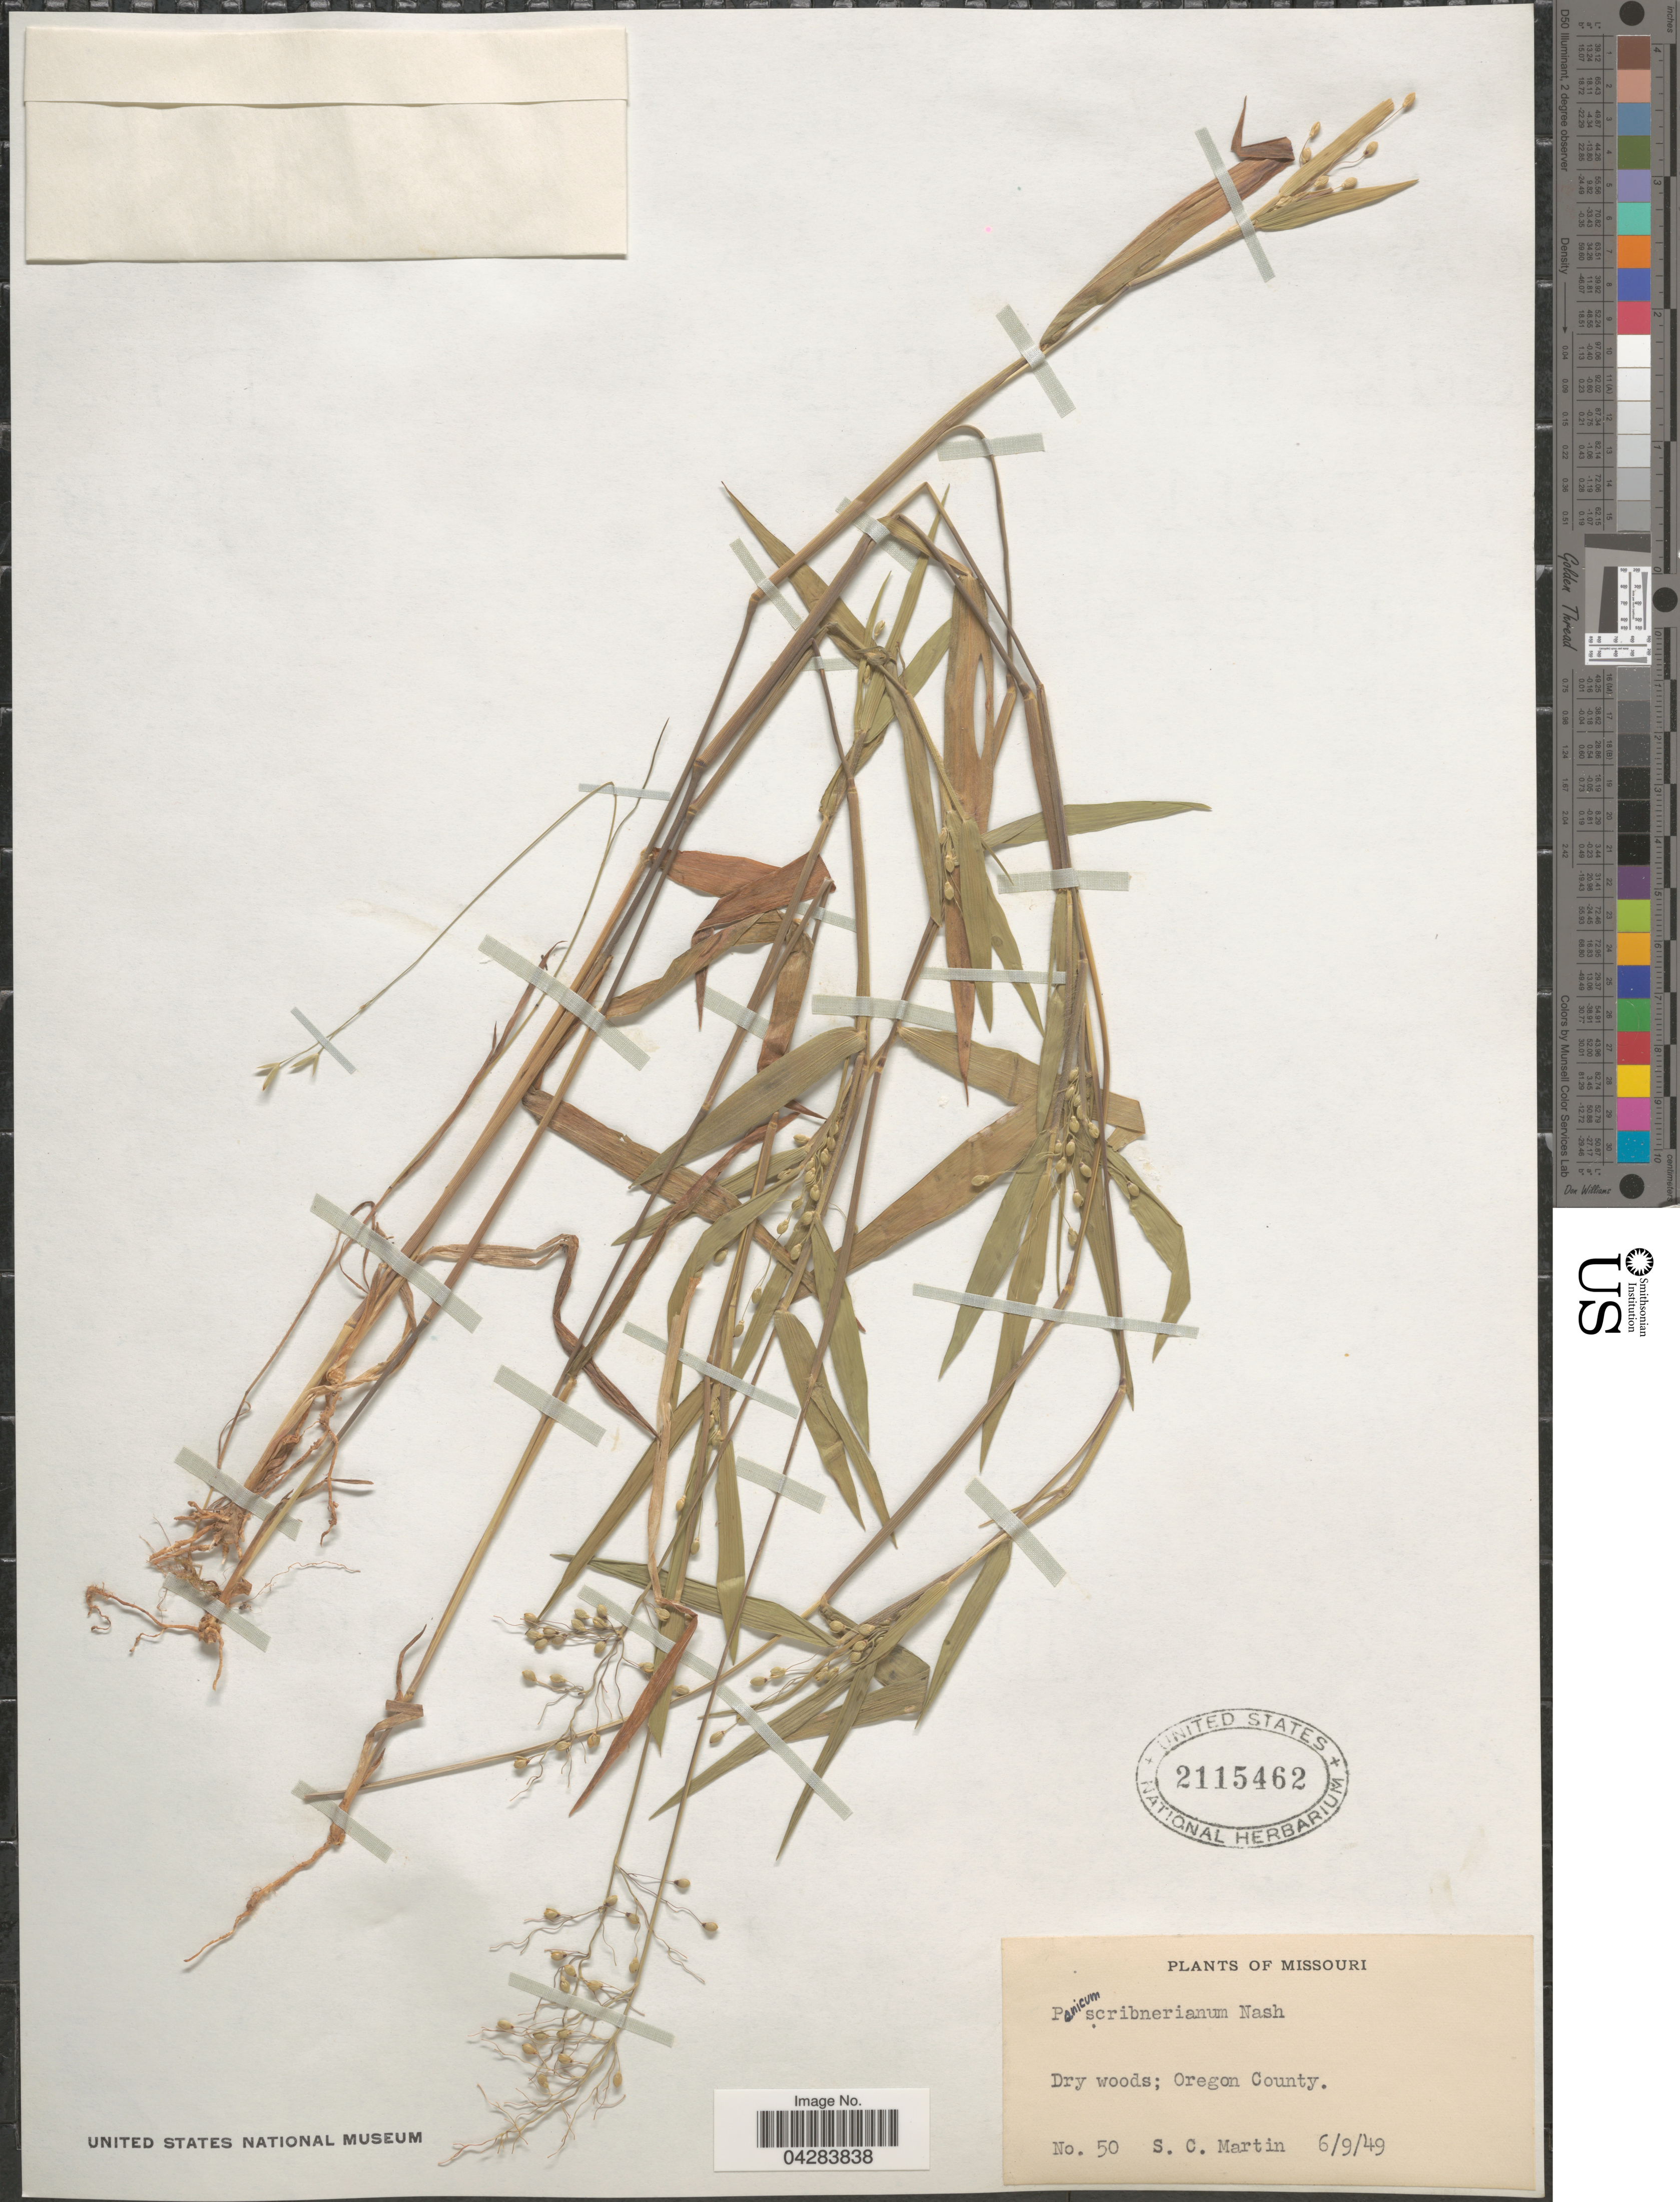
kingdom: Plantae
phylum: Tracheophyta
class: Liliopsida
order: Poales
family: Poaceae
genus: Dichanthelium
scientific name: Dichanthelium oligosanthes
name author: (Schult.) Gould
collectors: S. C. Martin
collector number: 50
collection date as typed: Transcribed d/m/y: 9/6/49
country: United States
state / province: Missouri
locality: Dry woods; Orange County.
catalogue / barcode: US 2115462